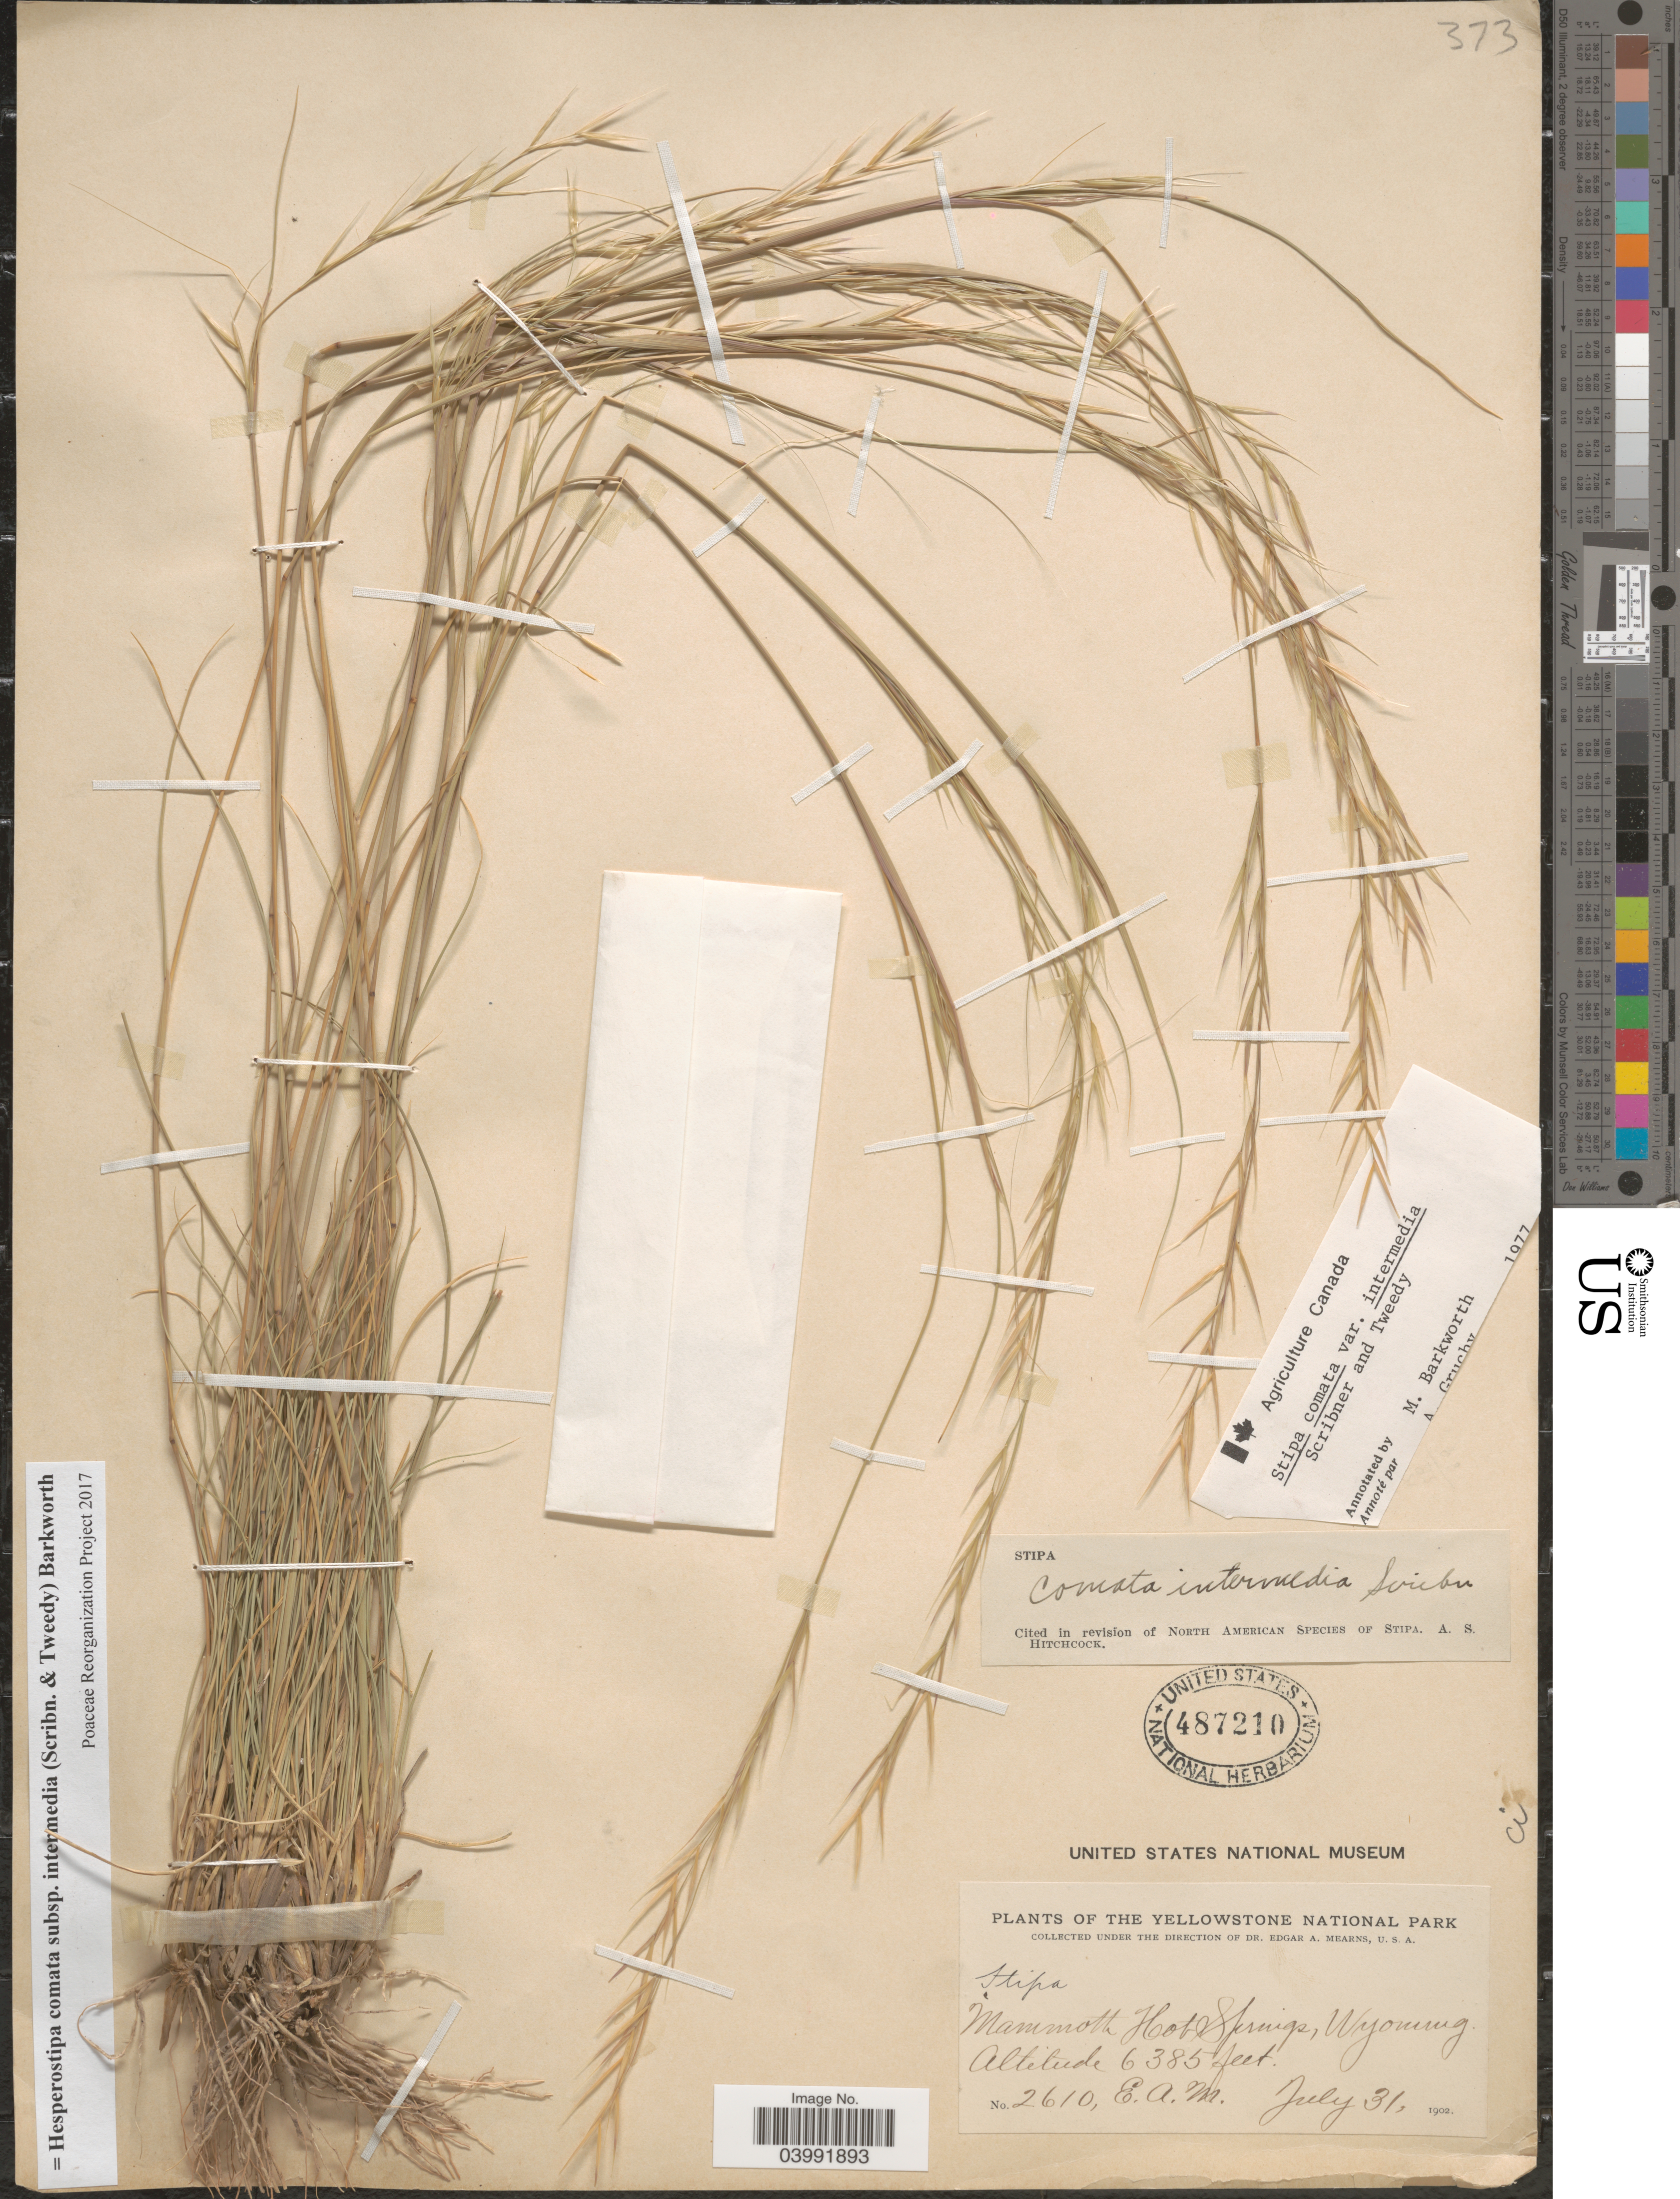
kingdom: Plantae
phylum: Tracheophyta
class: Liliopsida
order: Poales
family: Poaceae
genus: Hesperostipa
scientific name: Hesperostipa comata subsp. intermedia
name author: (Scribn. & Tweedy) Barkworth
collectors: E. A. Mearns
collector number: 2610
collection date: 1902-07-31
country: United States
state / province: Wyoming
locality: Yellowstone National Park. Mammoth Hot Springs.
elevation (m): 1946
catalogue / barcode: US 487210